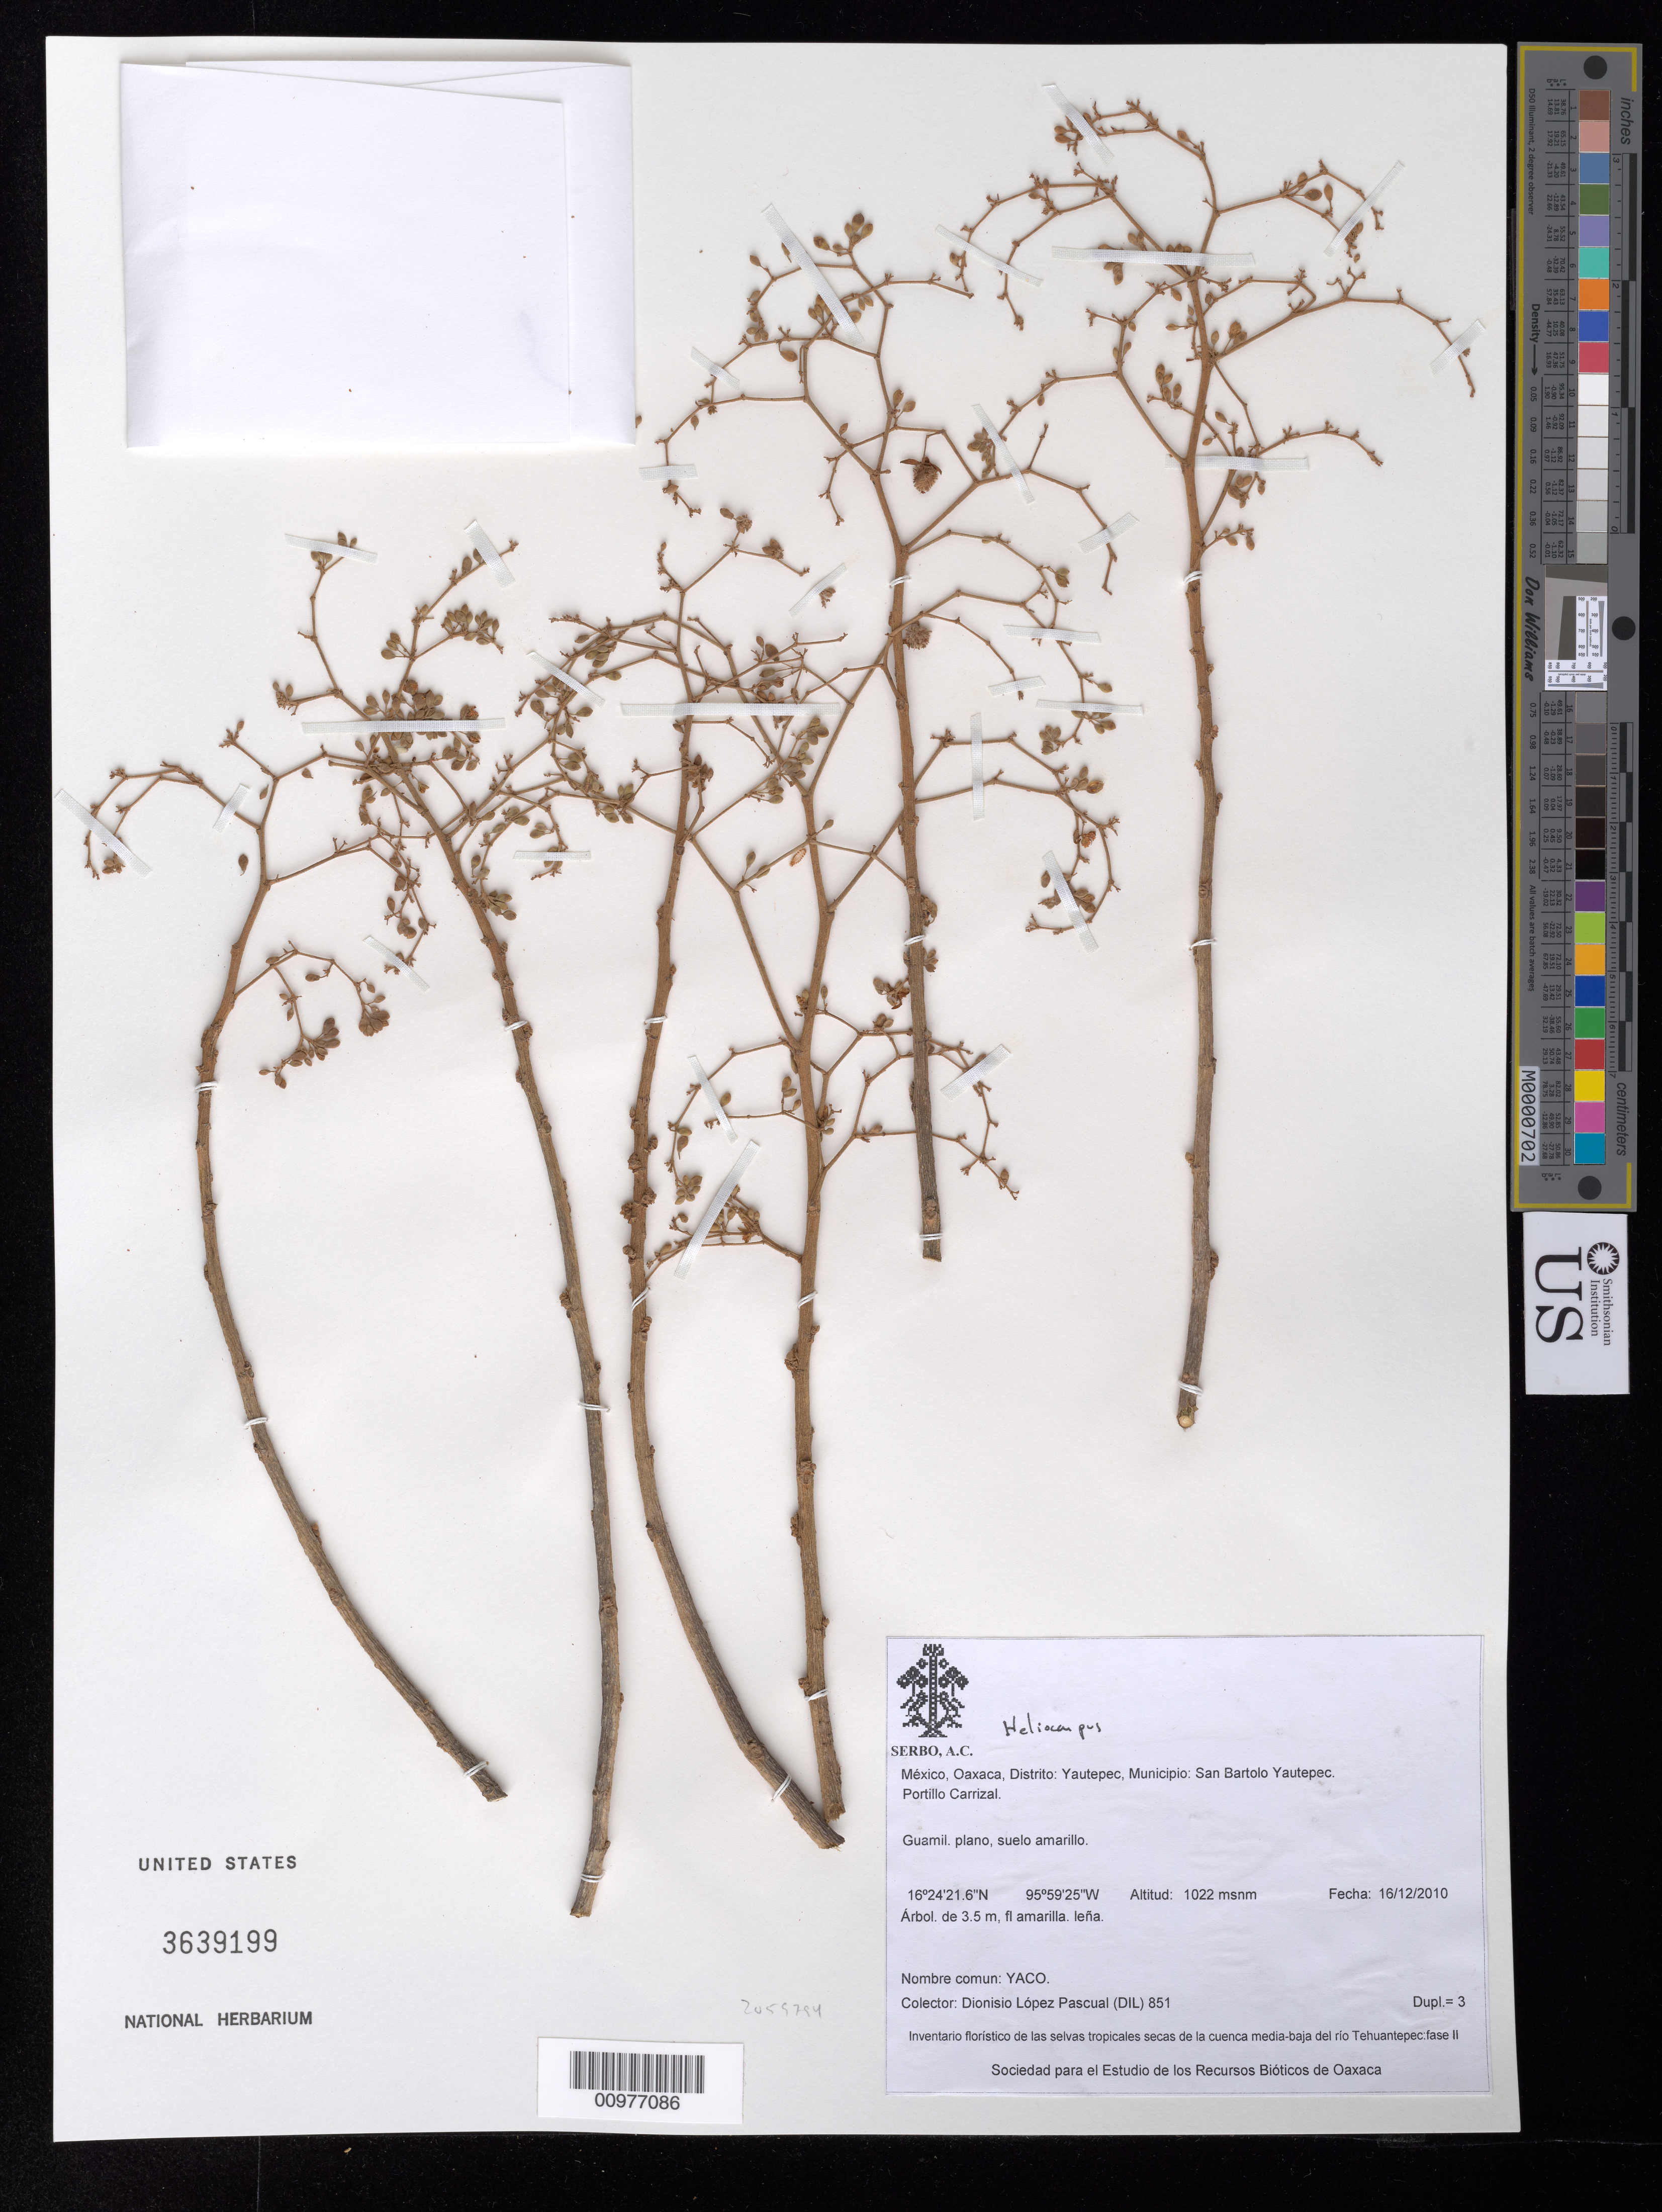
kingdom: Plantae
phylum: Tracheophyta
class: Magnoliopsida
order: Malvales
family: Malvaceae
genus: Heliocarpus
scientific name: Heliocarpus pallidus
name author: Rose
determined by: Dorr, Laurence J., Curator (BOT), Smithsonian Institution - National Museum of Natural History (UNITED STATES)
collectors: D. Lopez Pascual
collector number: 851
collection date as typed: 16/12/2010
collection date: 2010-12-16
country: Mexico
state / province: Oaxaca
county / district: Yautepec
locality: Municipio: San Bartolo Yautepec. Portillo Carrizal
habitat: guamil, plano, suelo amarillo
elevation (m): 1022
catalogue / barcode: US 3639199